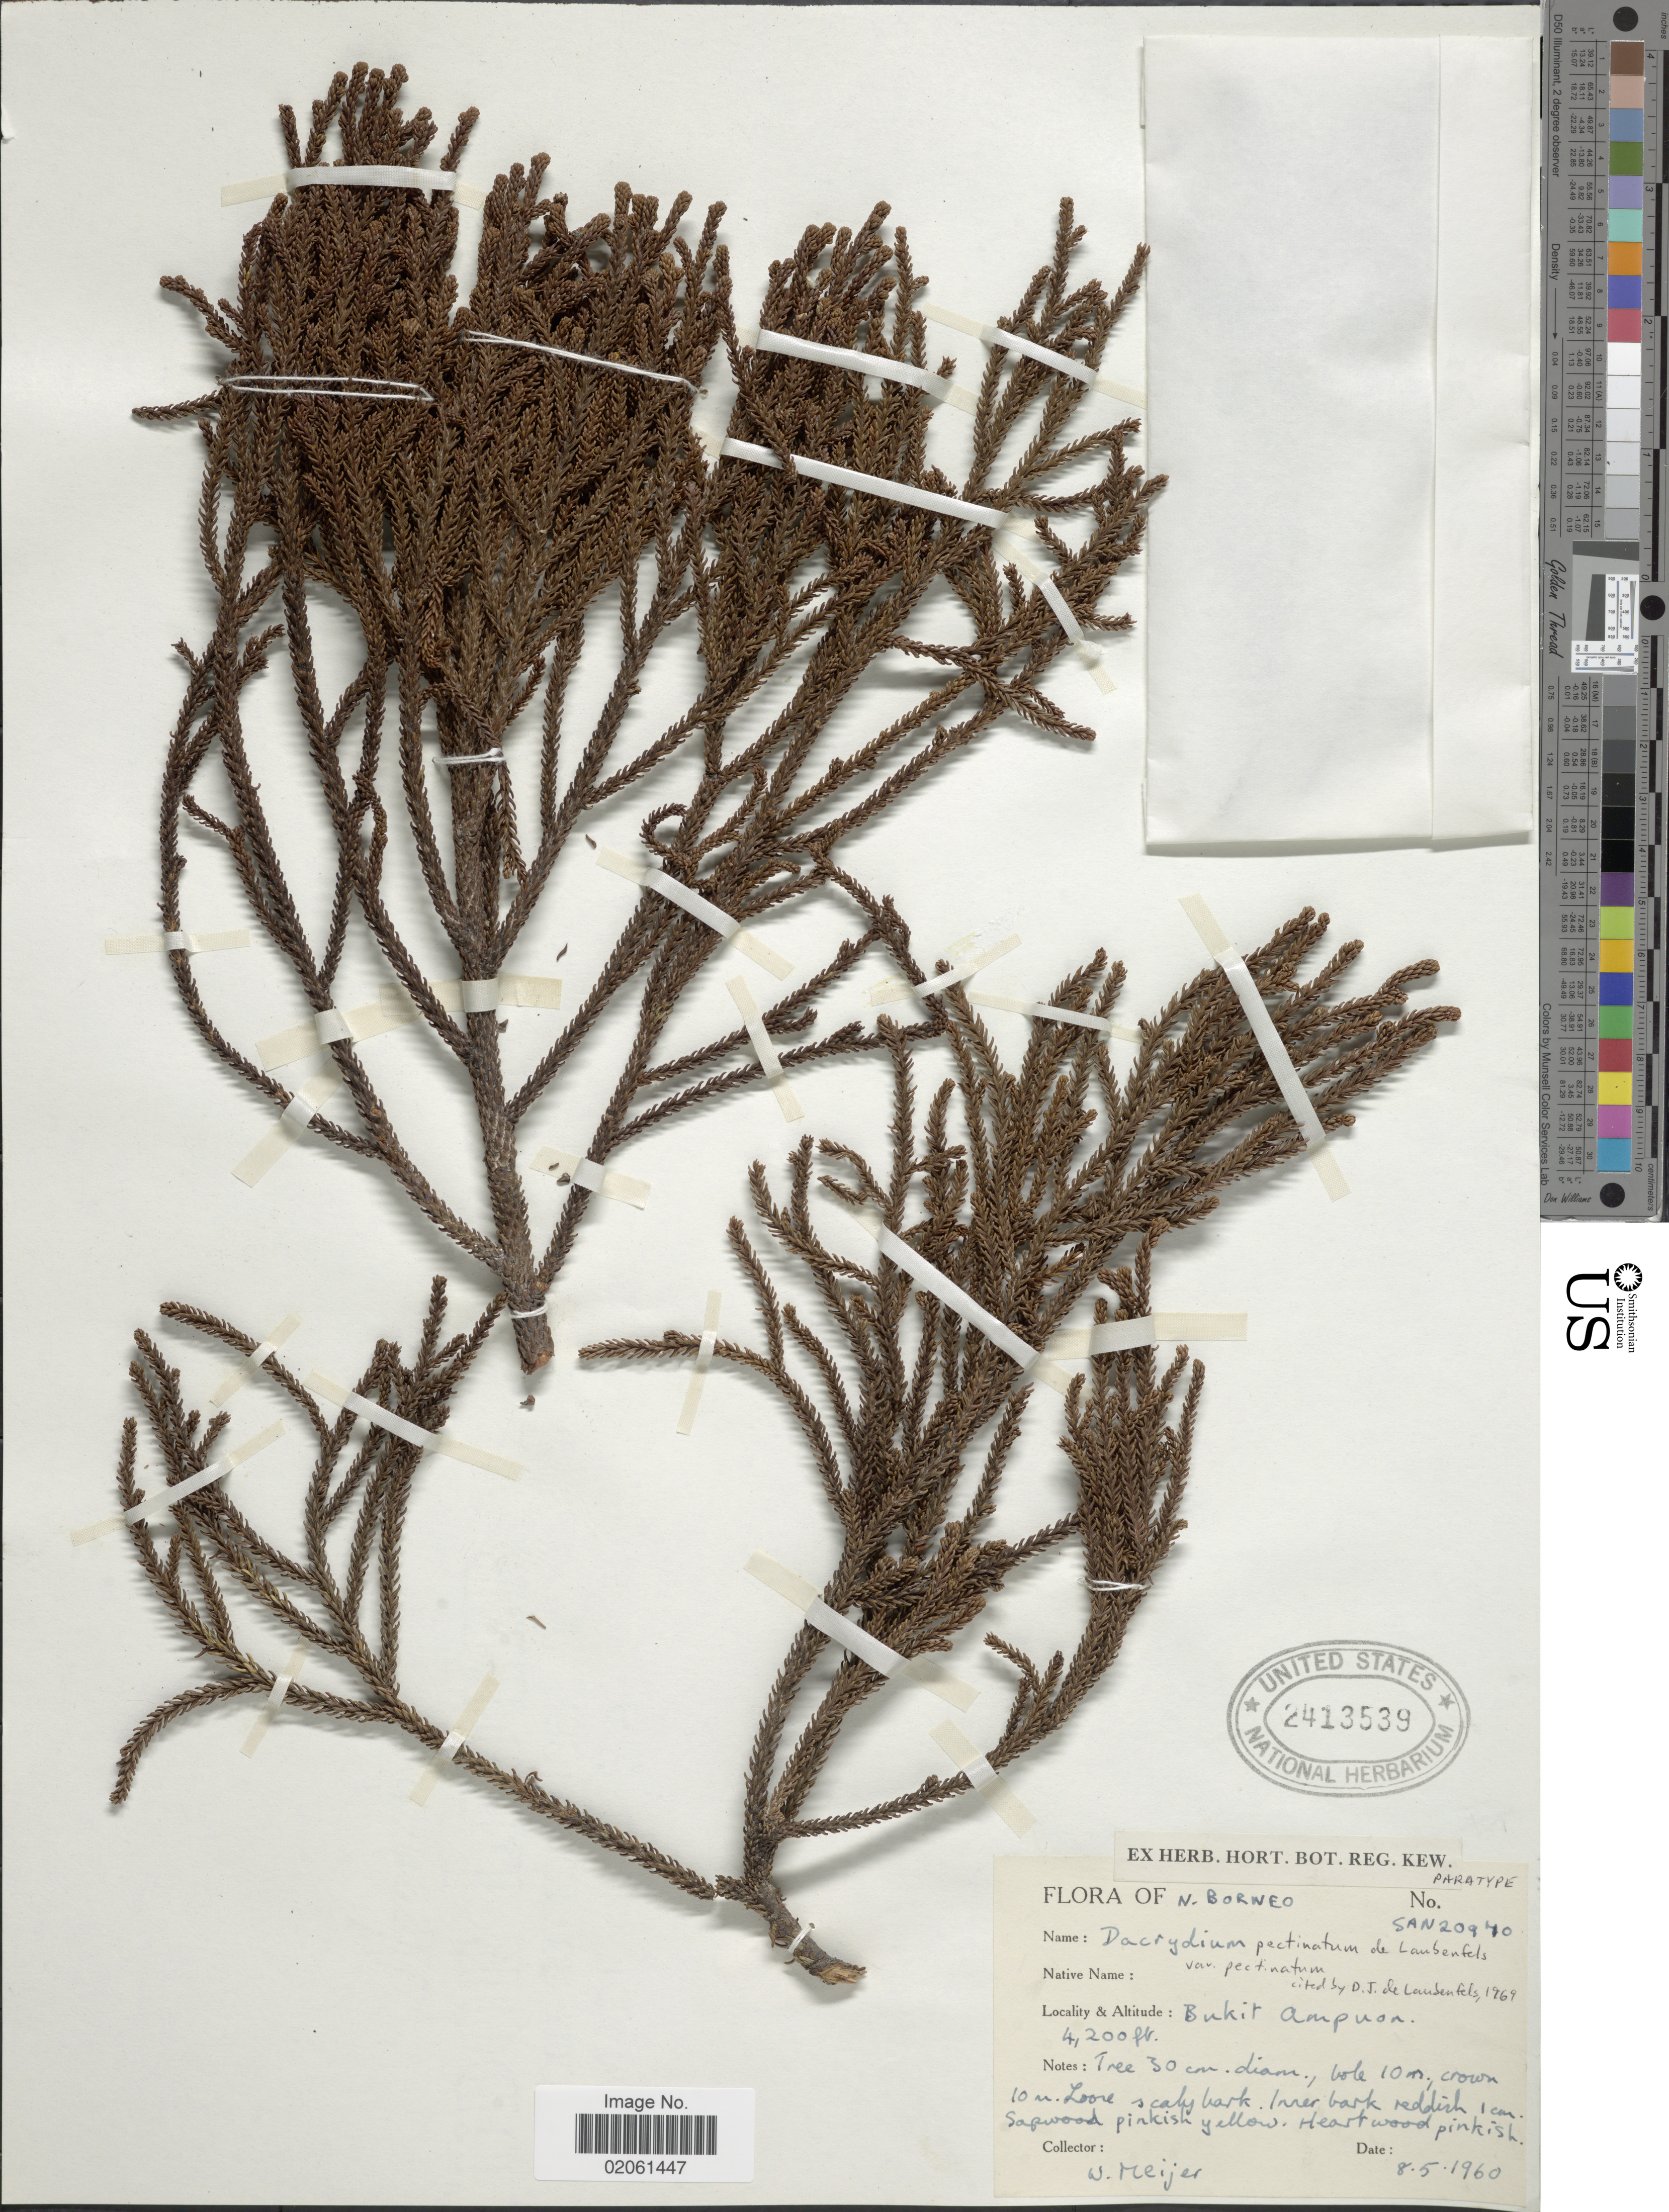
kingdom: Plantae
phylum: Tracheophyta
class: Pinopsida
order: Pinales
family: Podocarpaceae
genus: Dacrydium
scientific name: Dacrydium pectinatum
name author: de Laub.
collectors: W. Meijer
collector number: SAN20940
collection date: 1960-05-08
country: Malaysia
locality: N. Borneo. Bukit Ampuon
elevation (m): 1280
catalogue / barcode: US 2413539